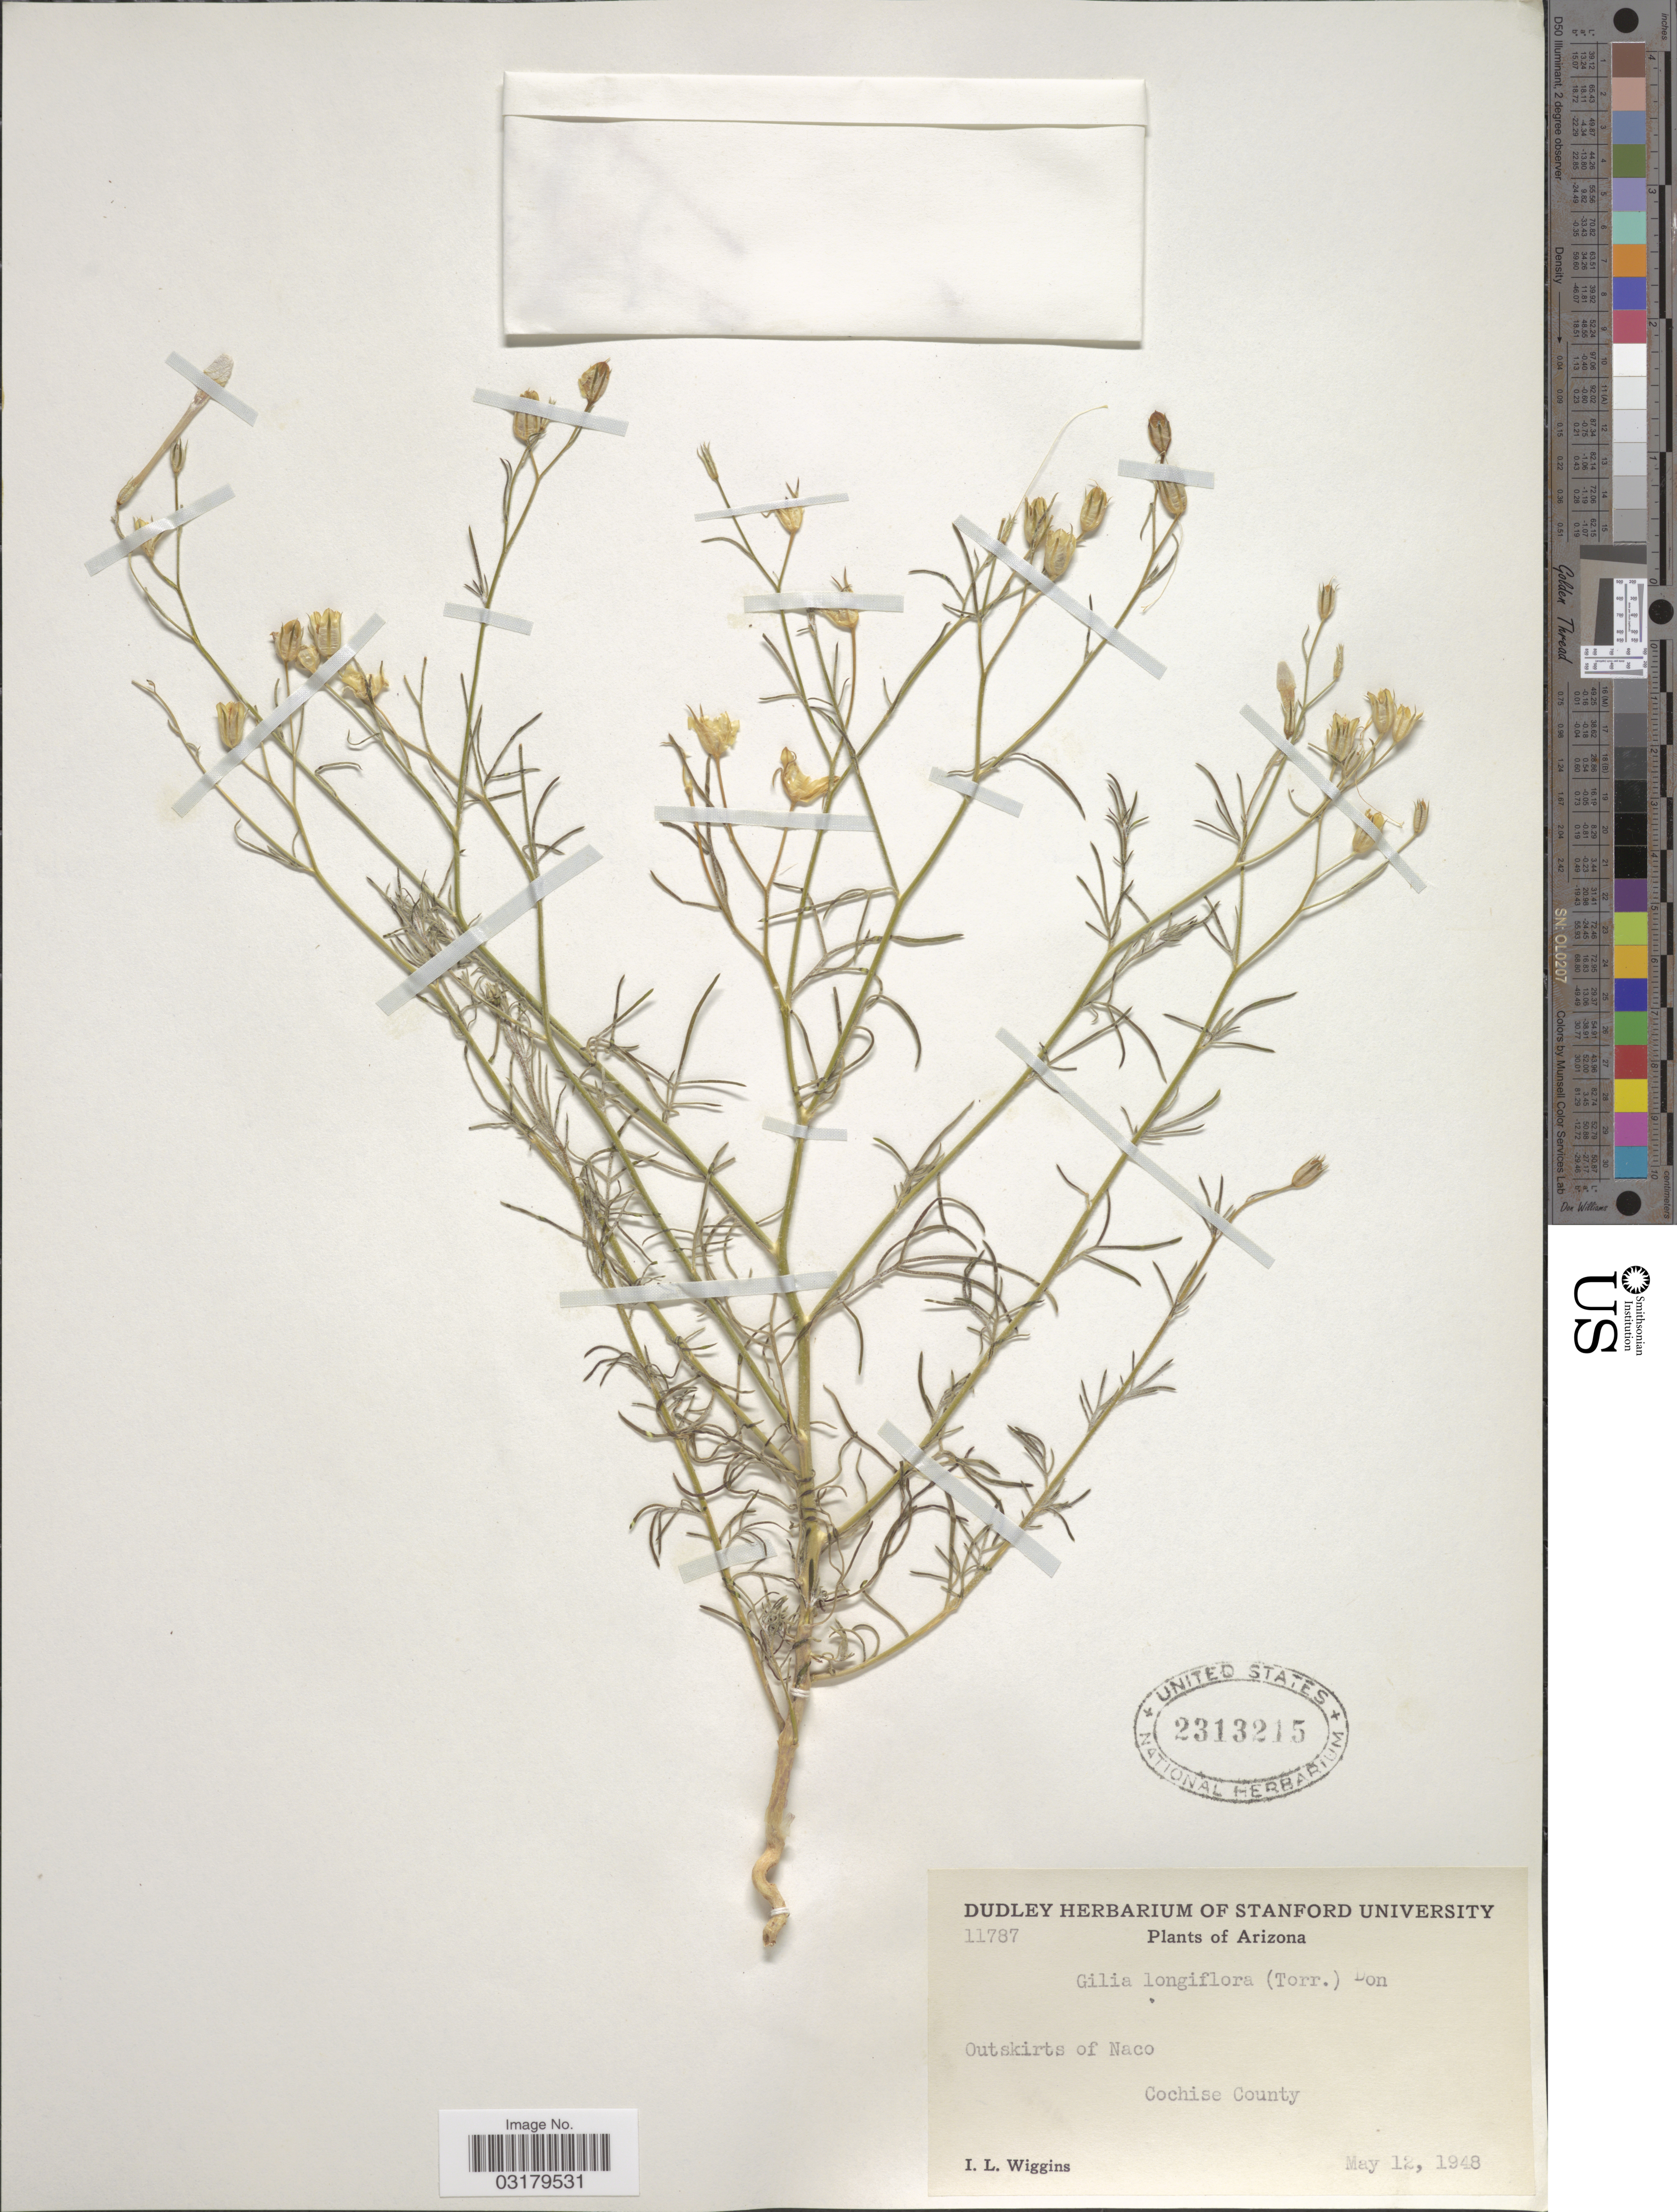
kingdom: Plantae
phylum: Tracheophyta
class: Magnoliopsida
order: Ericales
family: Polemoniaceae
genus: Ipomopsis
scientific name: Ipomopsis longiflora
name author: (Torr.) V.E. Grant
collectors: I. L. Wiggins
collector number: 11787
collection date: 1948-05-12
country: United States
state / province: Arizona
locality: Outskirts of Naco, Cochise County.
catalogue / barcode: US 2313215